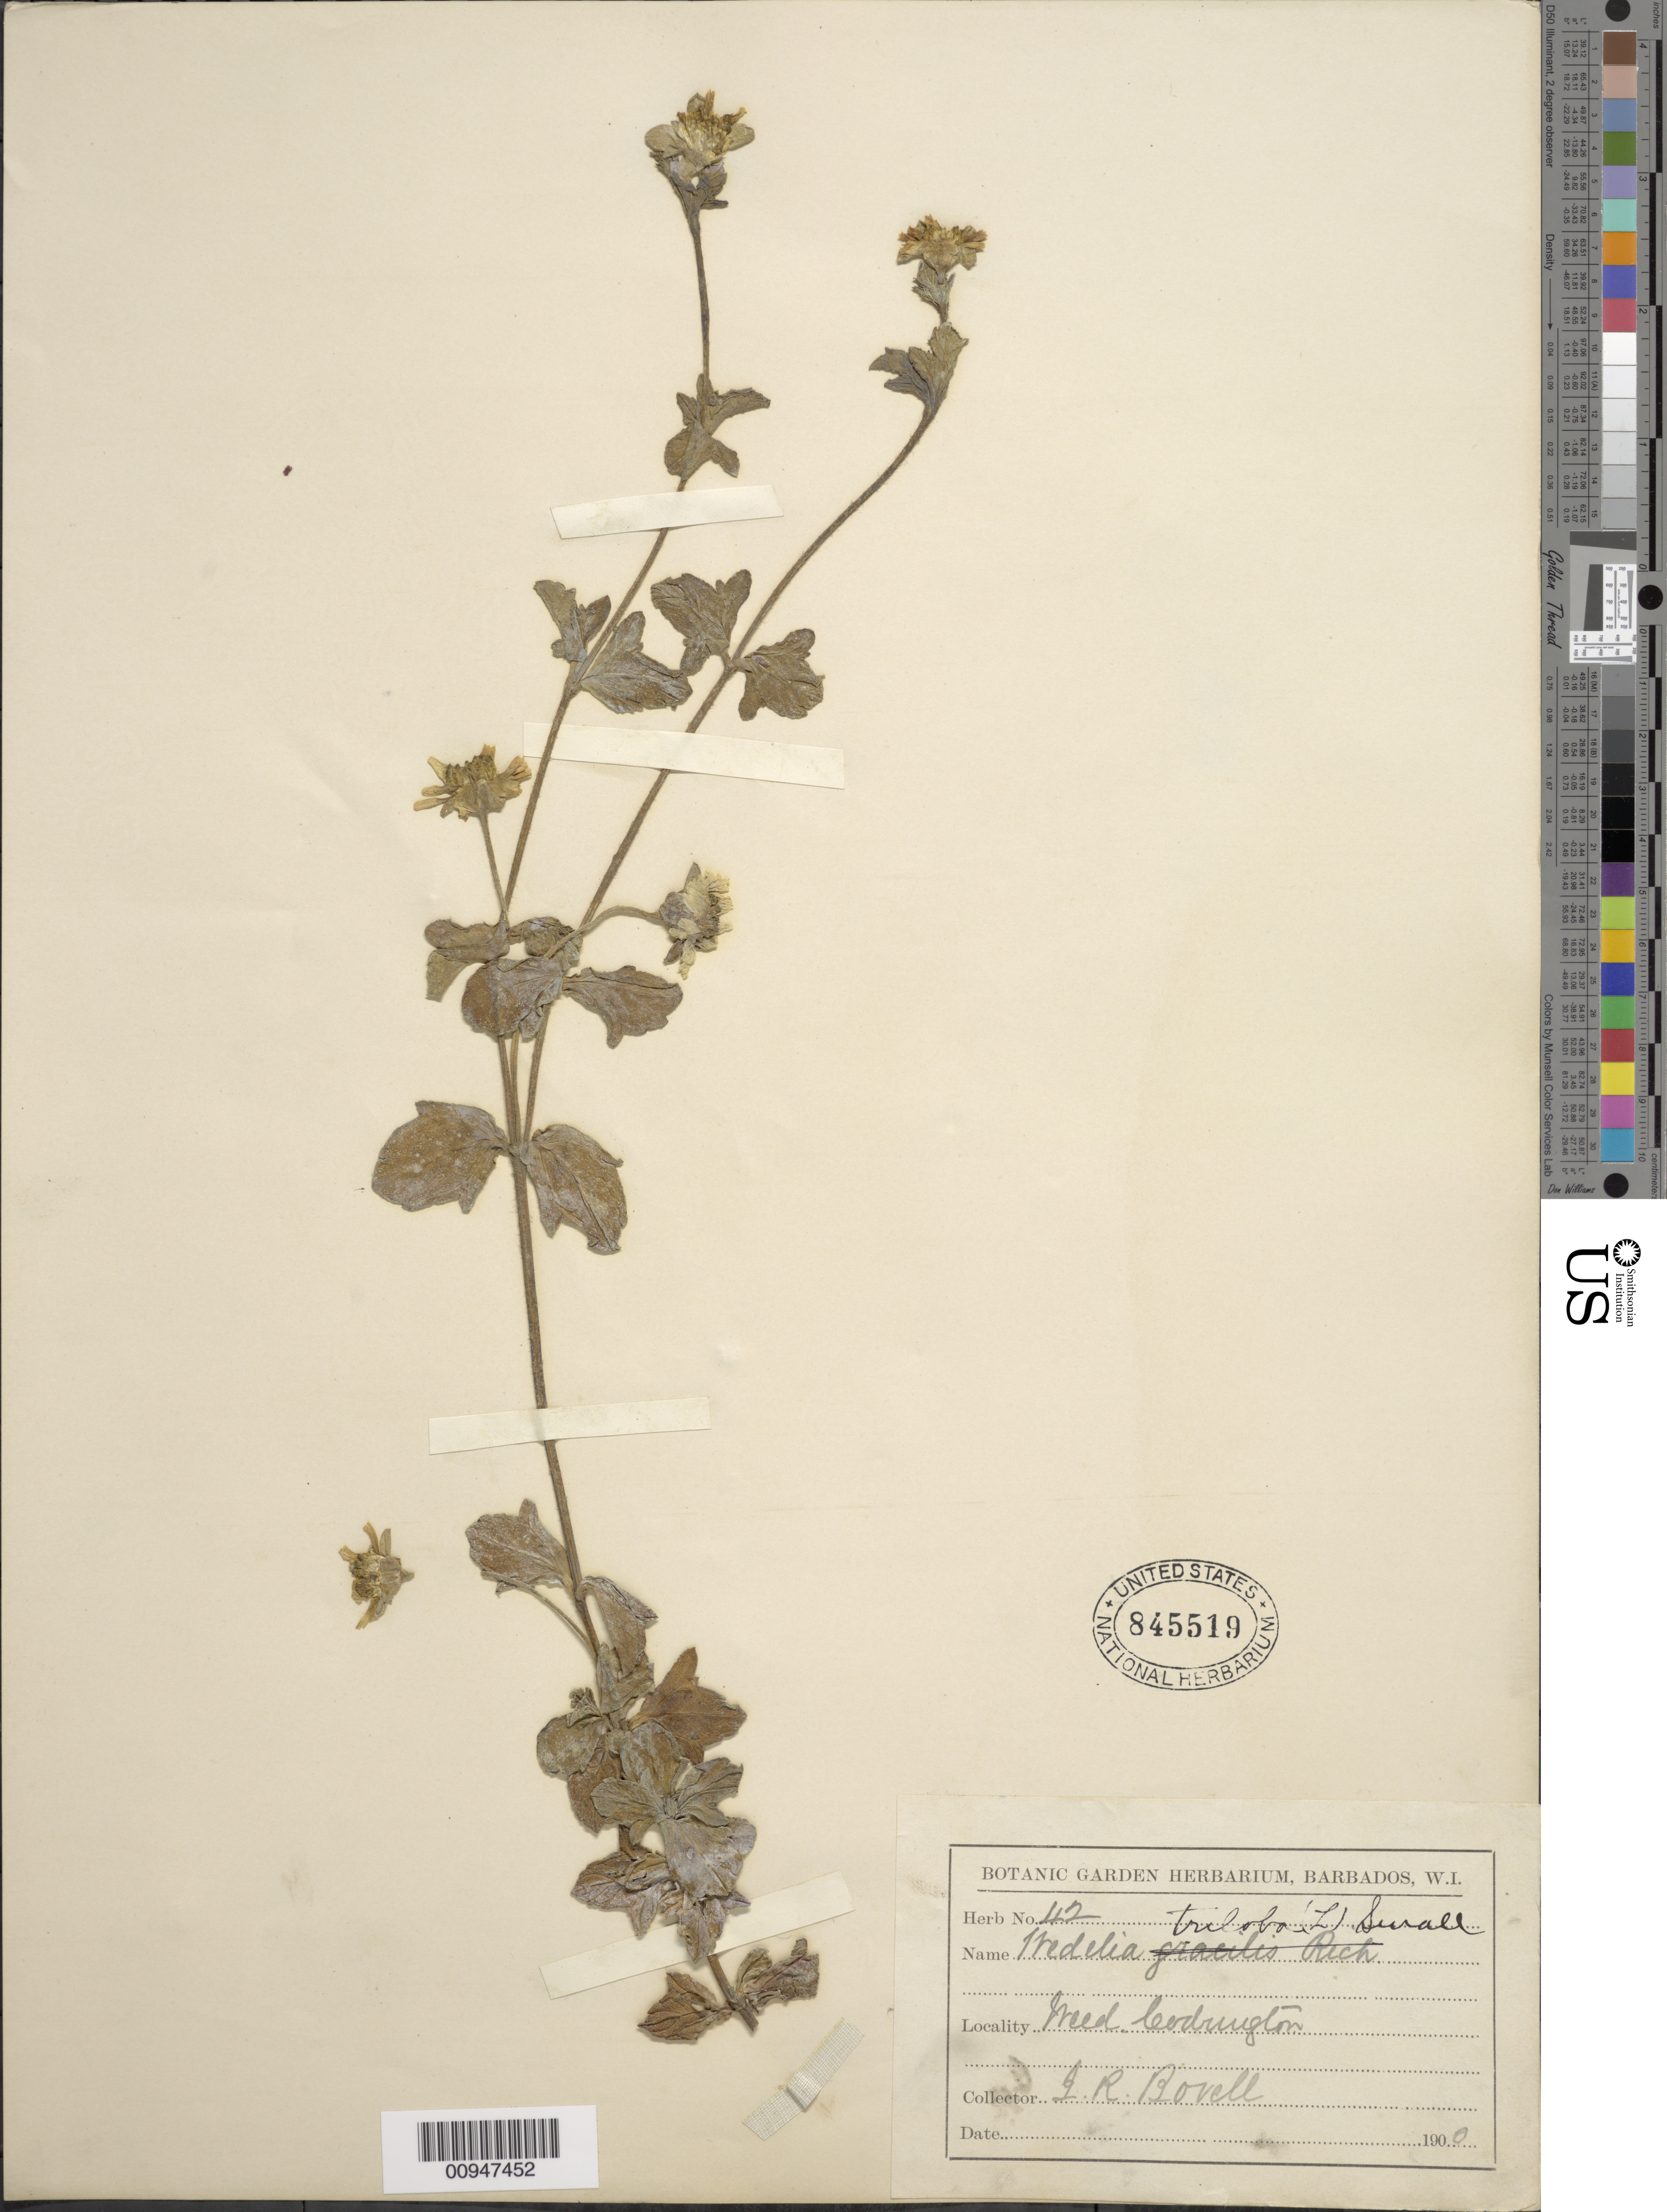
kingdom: Plantae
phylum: Tracheophyta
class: Magnoliopsida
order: Asterales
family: Asteraceae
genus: Sphagneticola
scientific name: Sphagneticola trilobata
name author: (L.) Pruski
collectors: J. Bovell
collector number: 42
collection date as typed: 1900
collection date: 1900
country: Barbados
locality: Codington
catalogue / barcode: US 845519